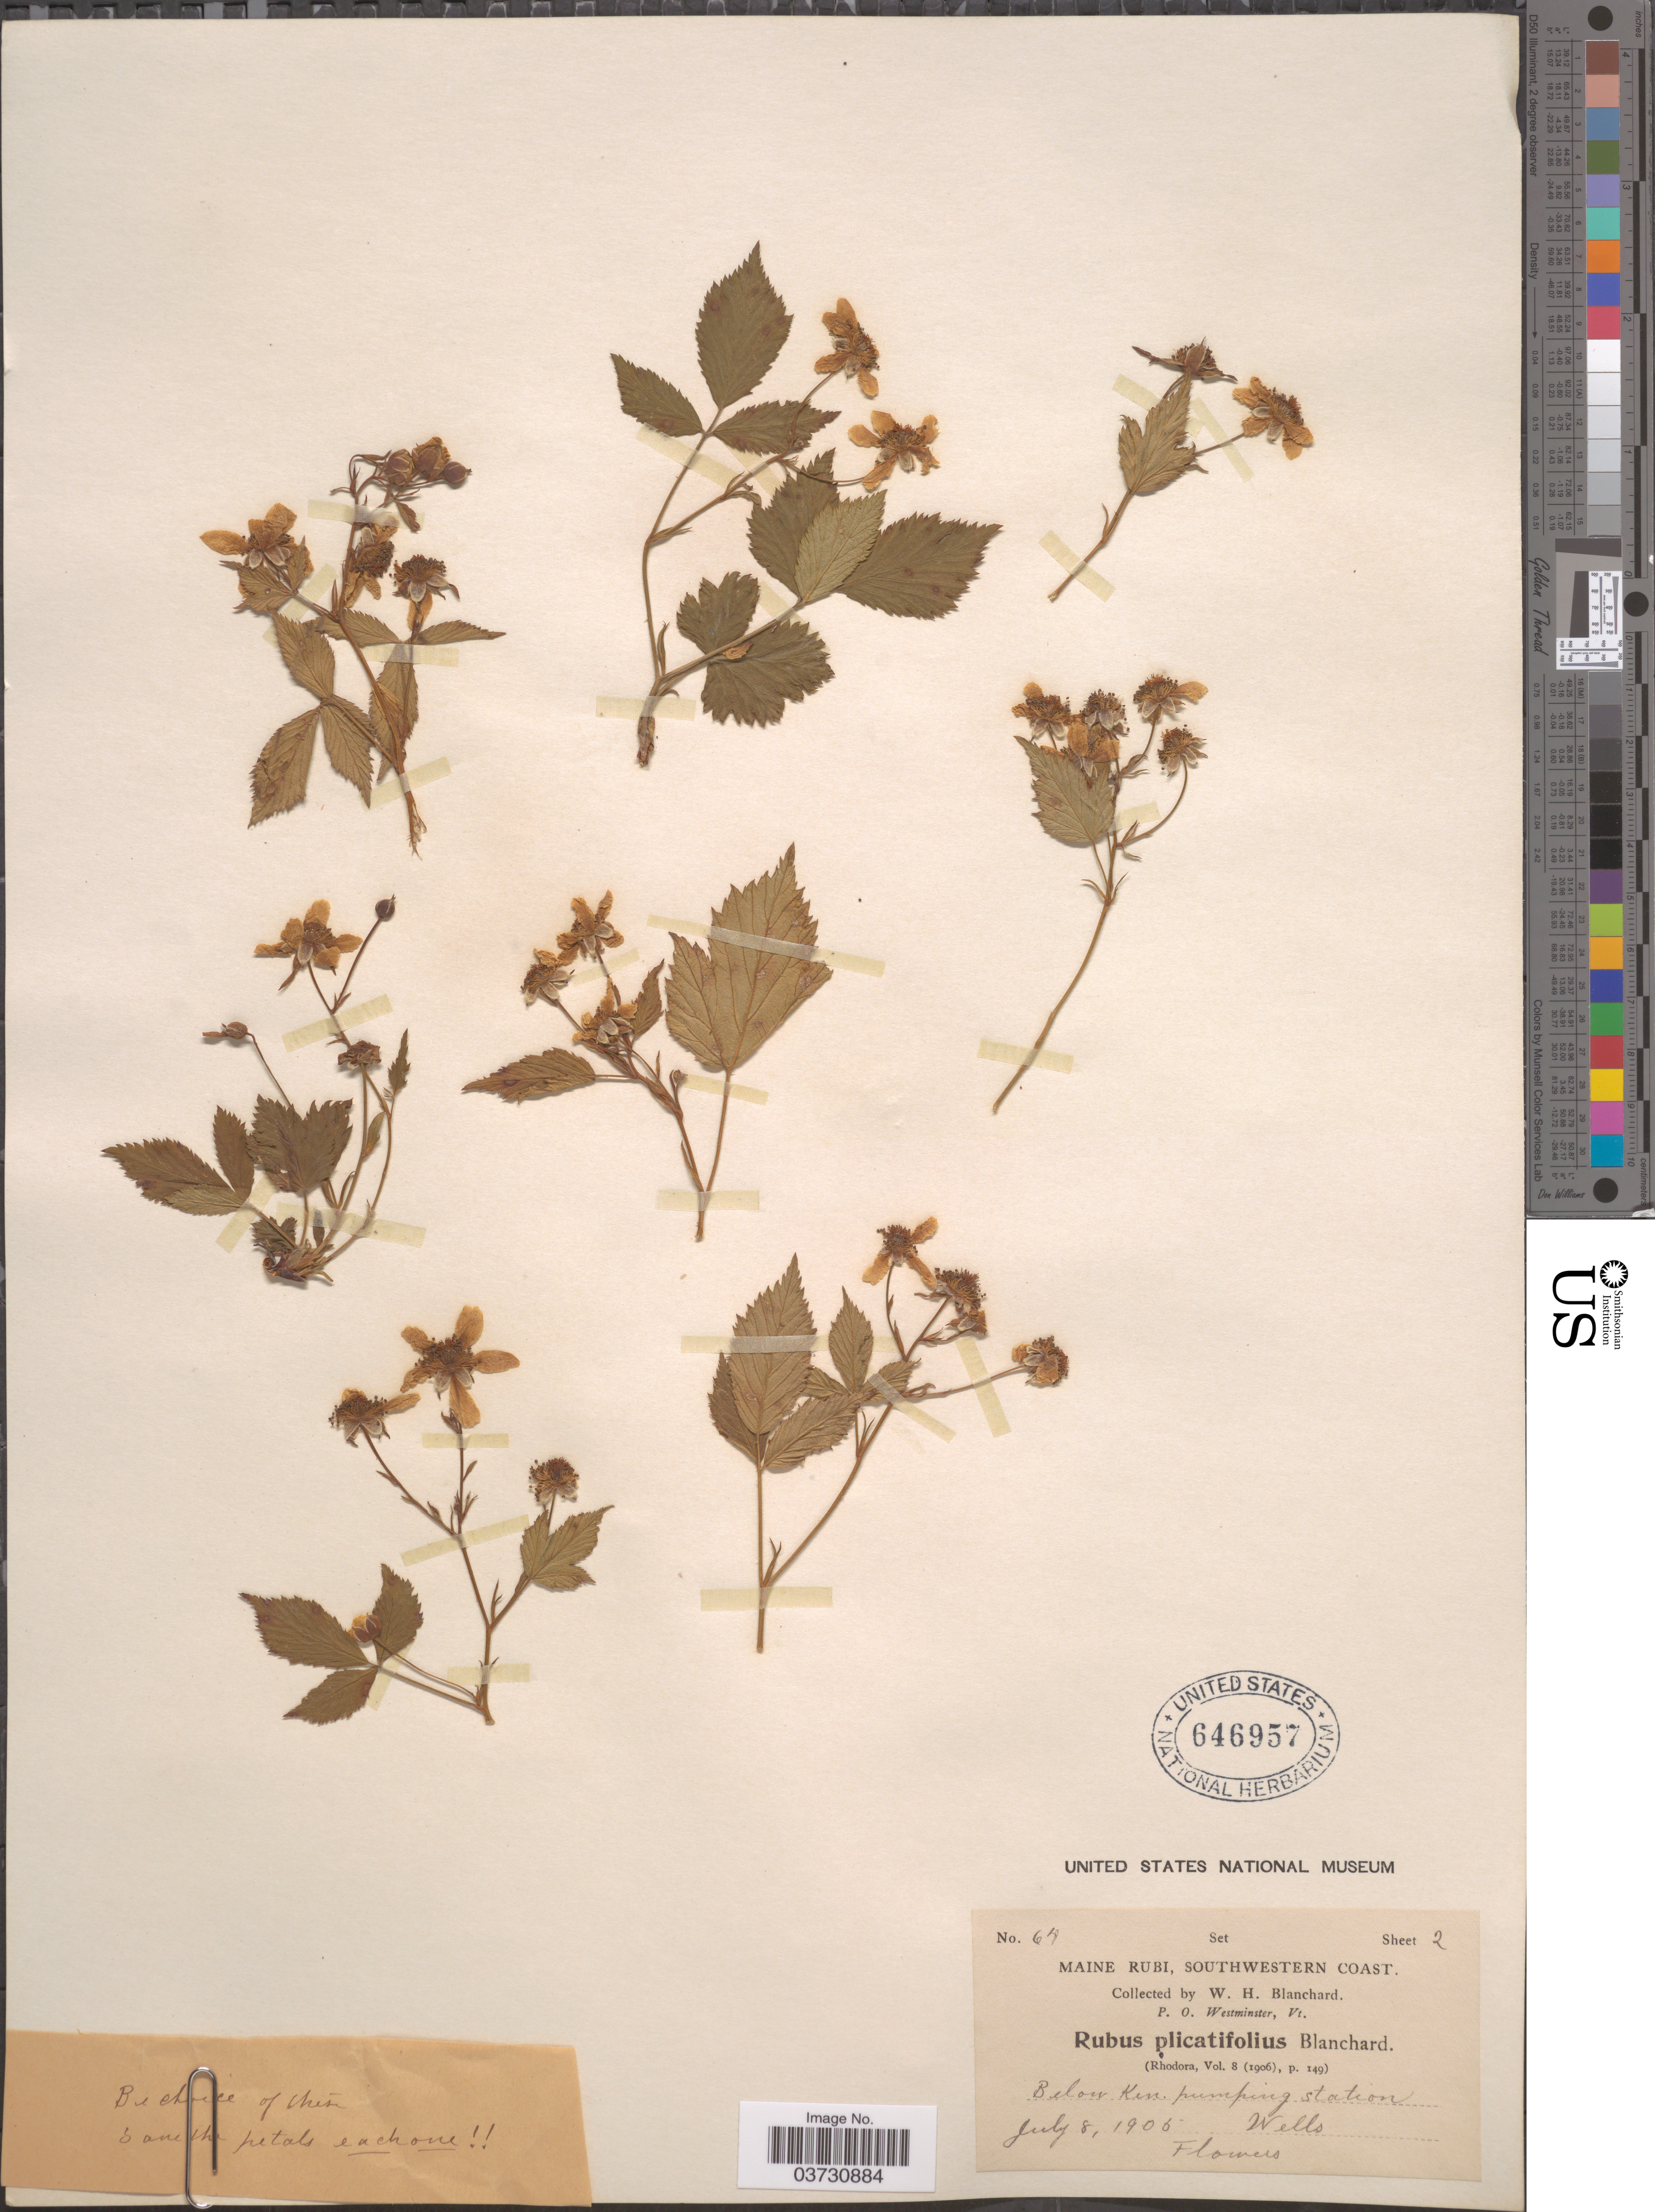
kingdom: Plantae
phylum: Tracheophyta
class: Magnoliopsida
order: Rosales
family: Rosaceae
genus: Rubus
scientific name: Rubus plicatifolius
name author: Blanch.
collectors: W. H. Blanchard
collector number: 64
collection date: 1905-07-08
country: United States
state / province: Maine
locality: Southwestern Coast. Below Ken. pumping station. Wells.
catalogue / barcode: US 646957